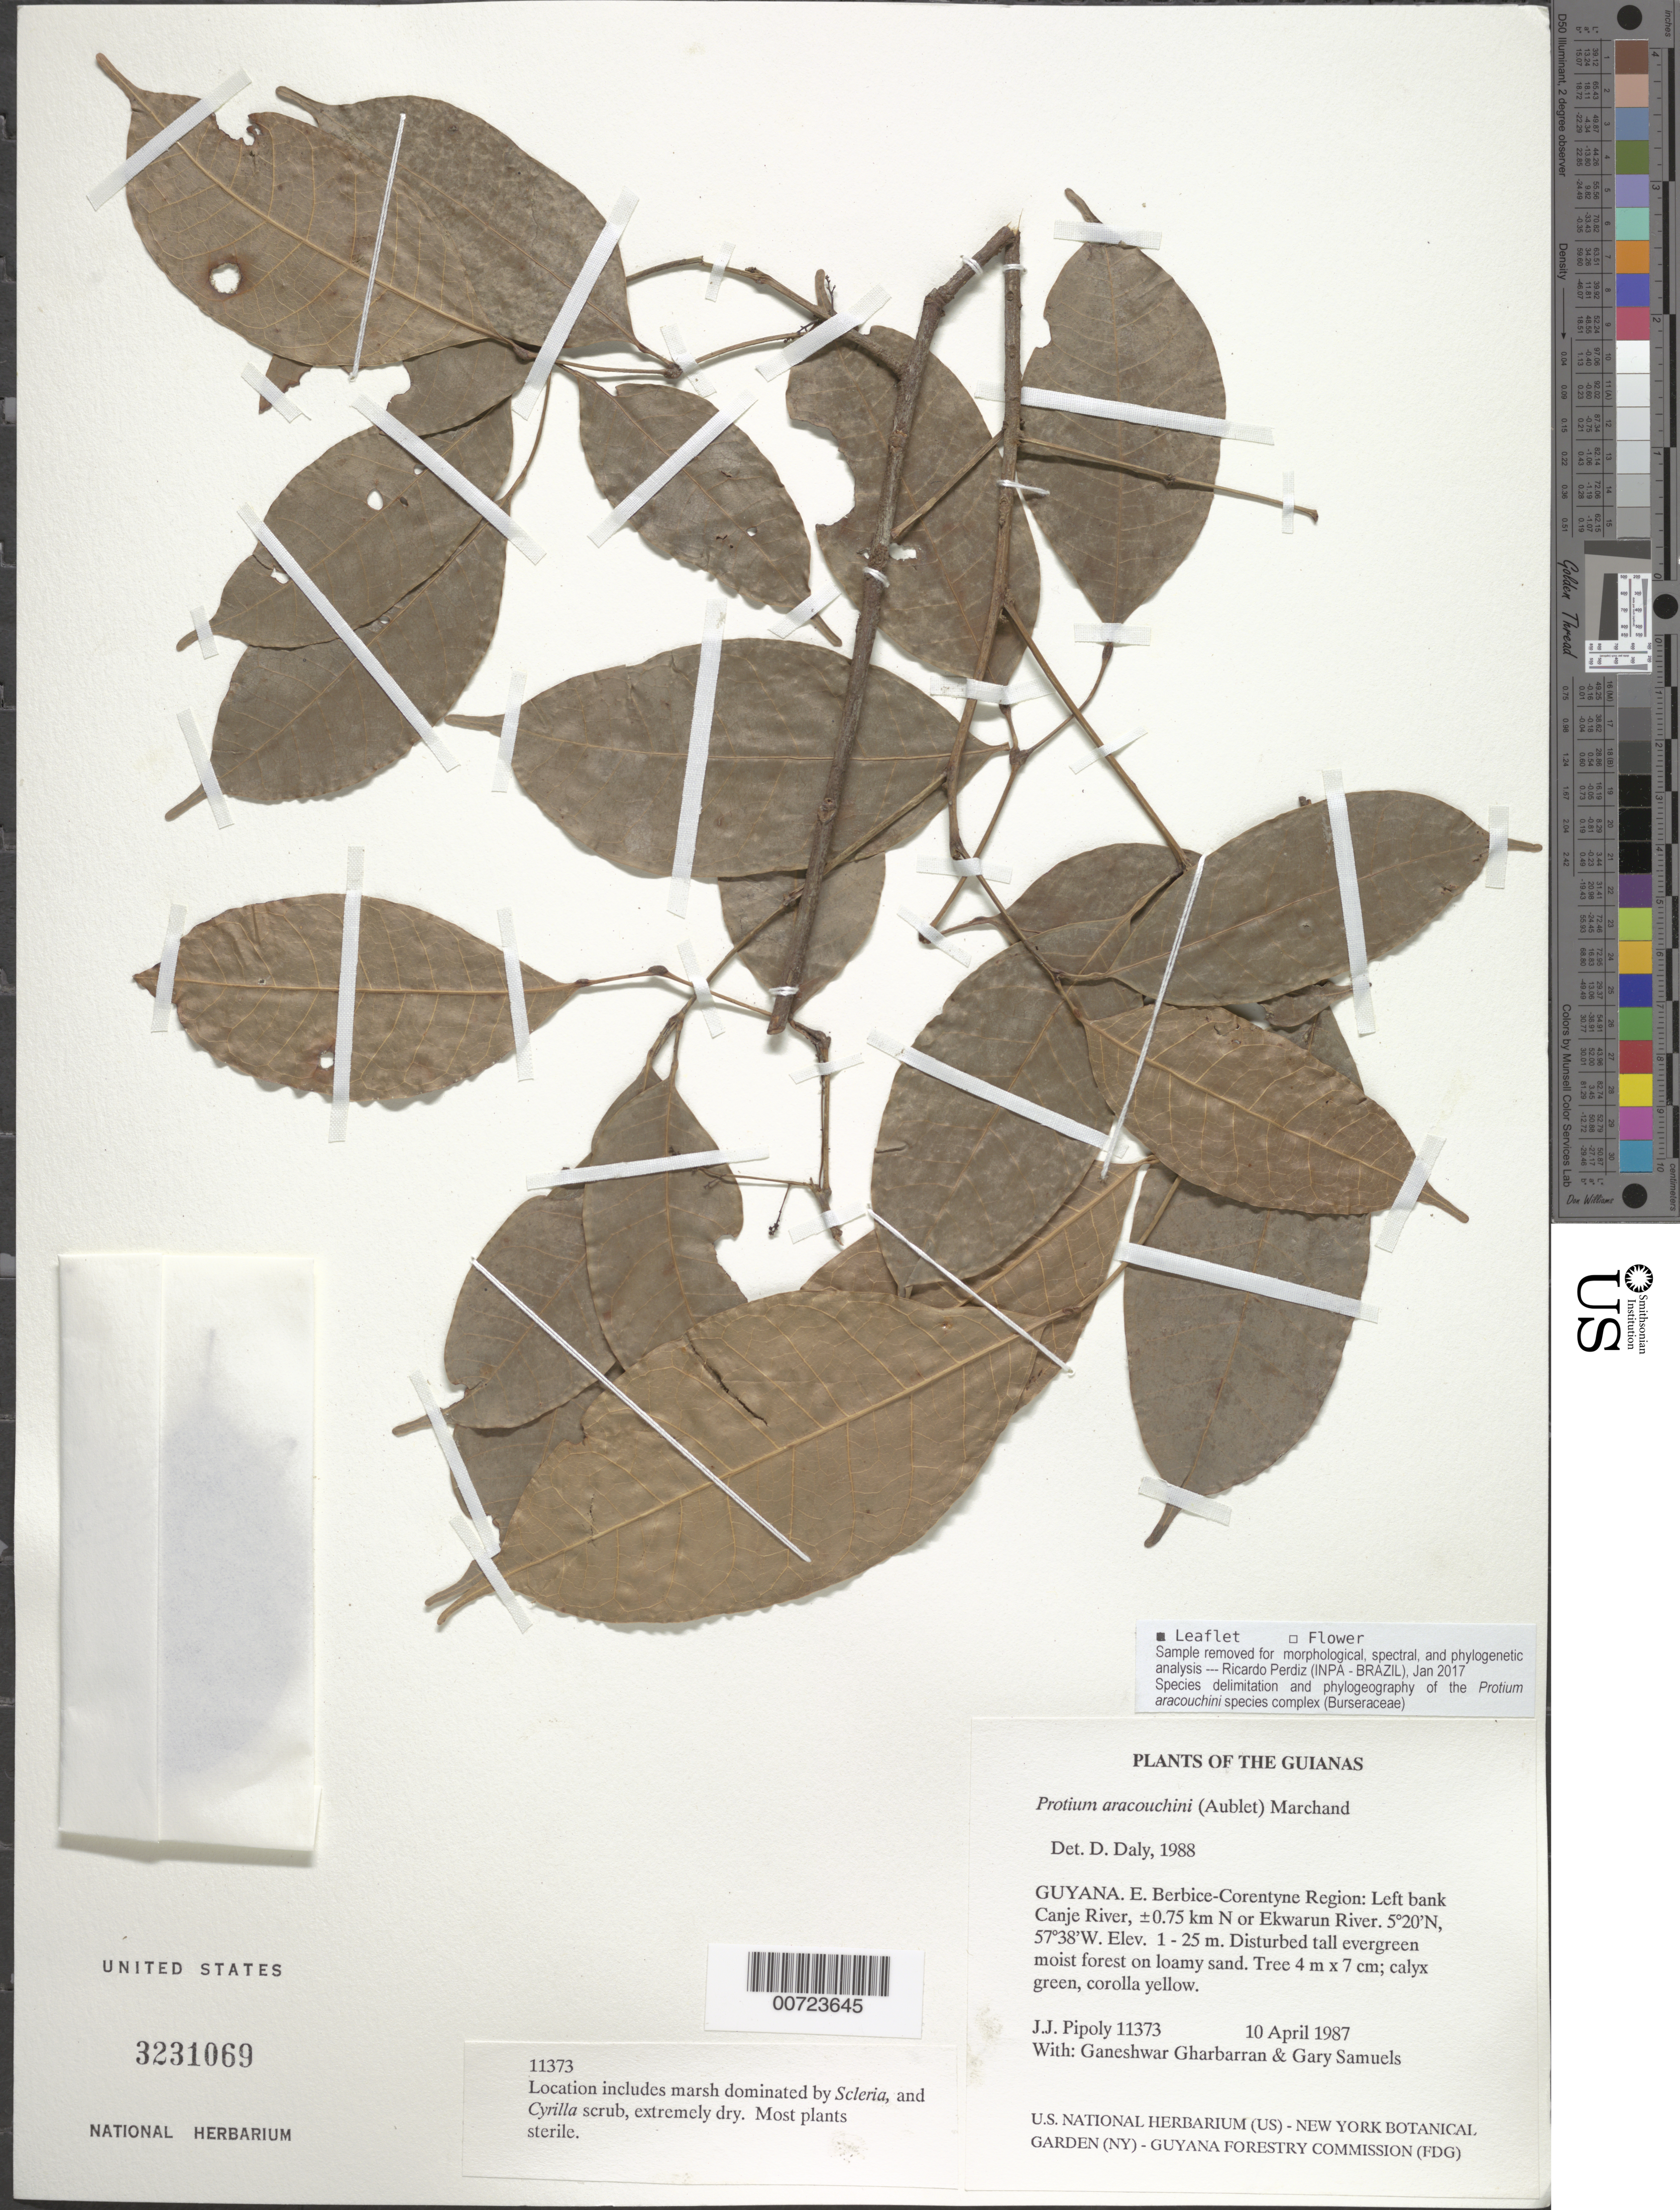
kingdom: Plantae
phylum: Tracheophyta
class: Magnoliopsida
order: Sapindales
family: Burseraceae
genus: Protium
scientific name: Protium aracouchini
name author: (Aubl.) Marchand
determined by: Daly, D. C.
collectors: J. J. Pipoly, G. Gharbarran & G. Samuels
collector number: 11373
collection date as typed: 10 April 1987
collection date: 1987-04-10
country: Guyana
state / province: E. Berbice-Corentyne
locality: Canje River, ± 0.75 km N of Ekwarun River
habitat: Disturbed tall evergreen moist forest on loamy sand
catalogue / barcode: US 3231069